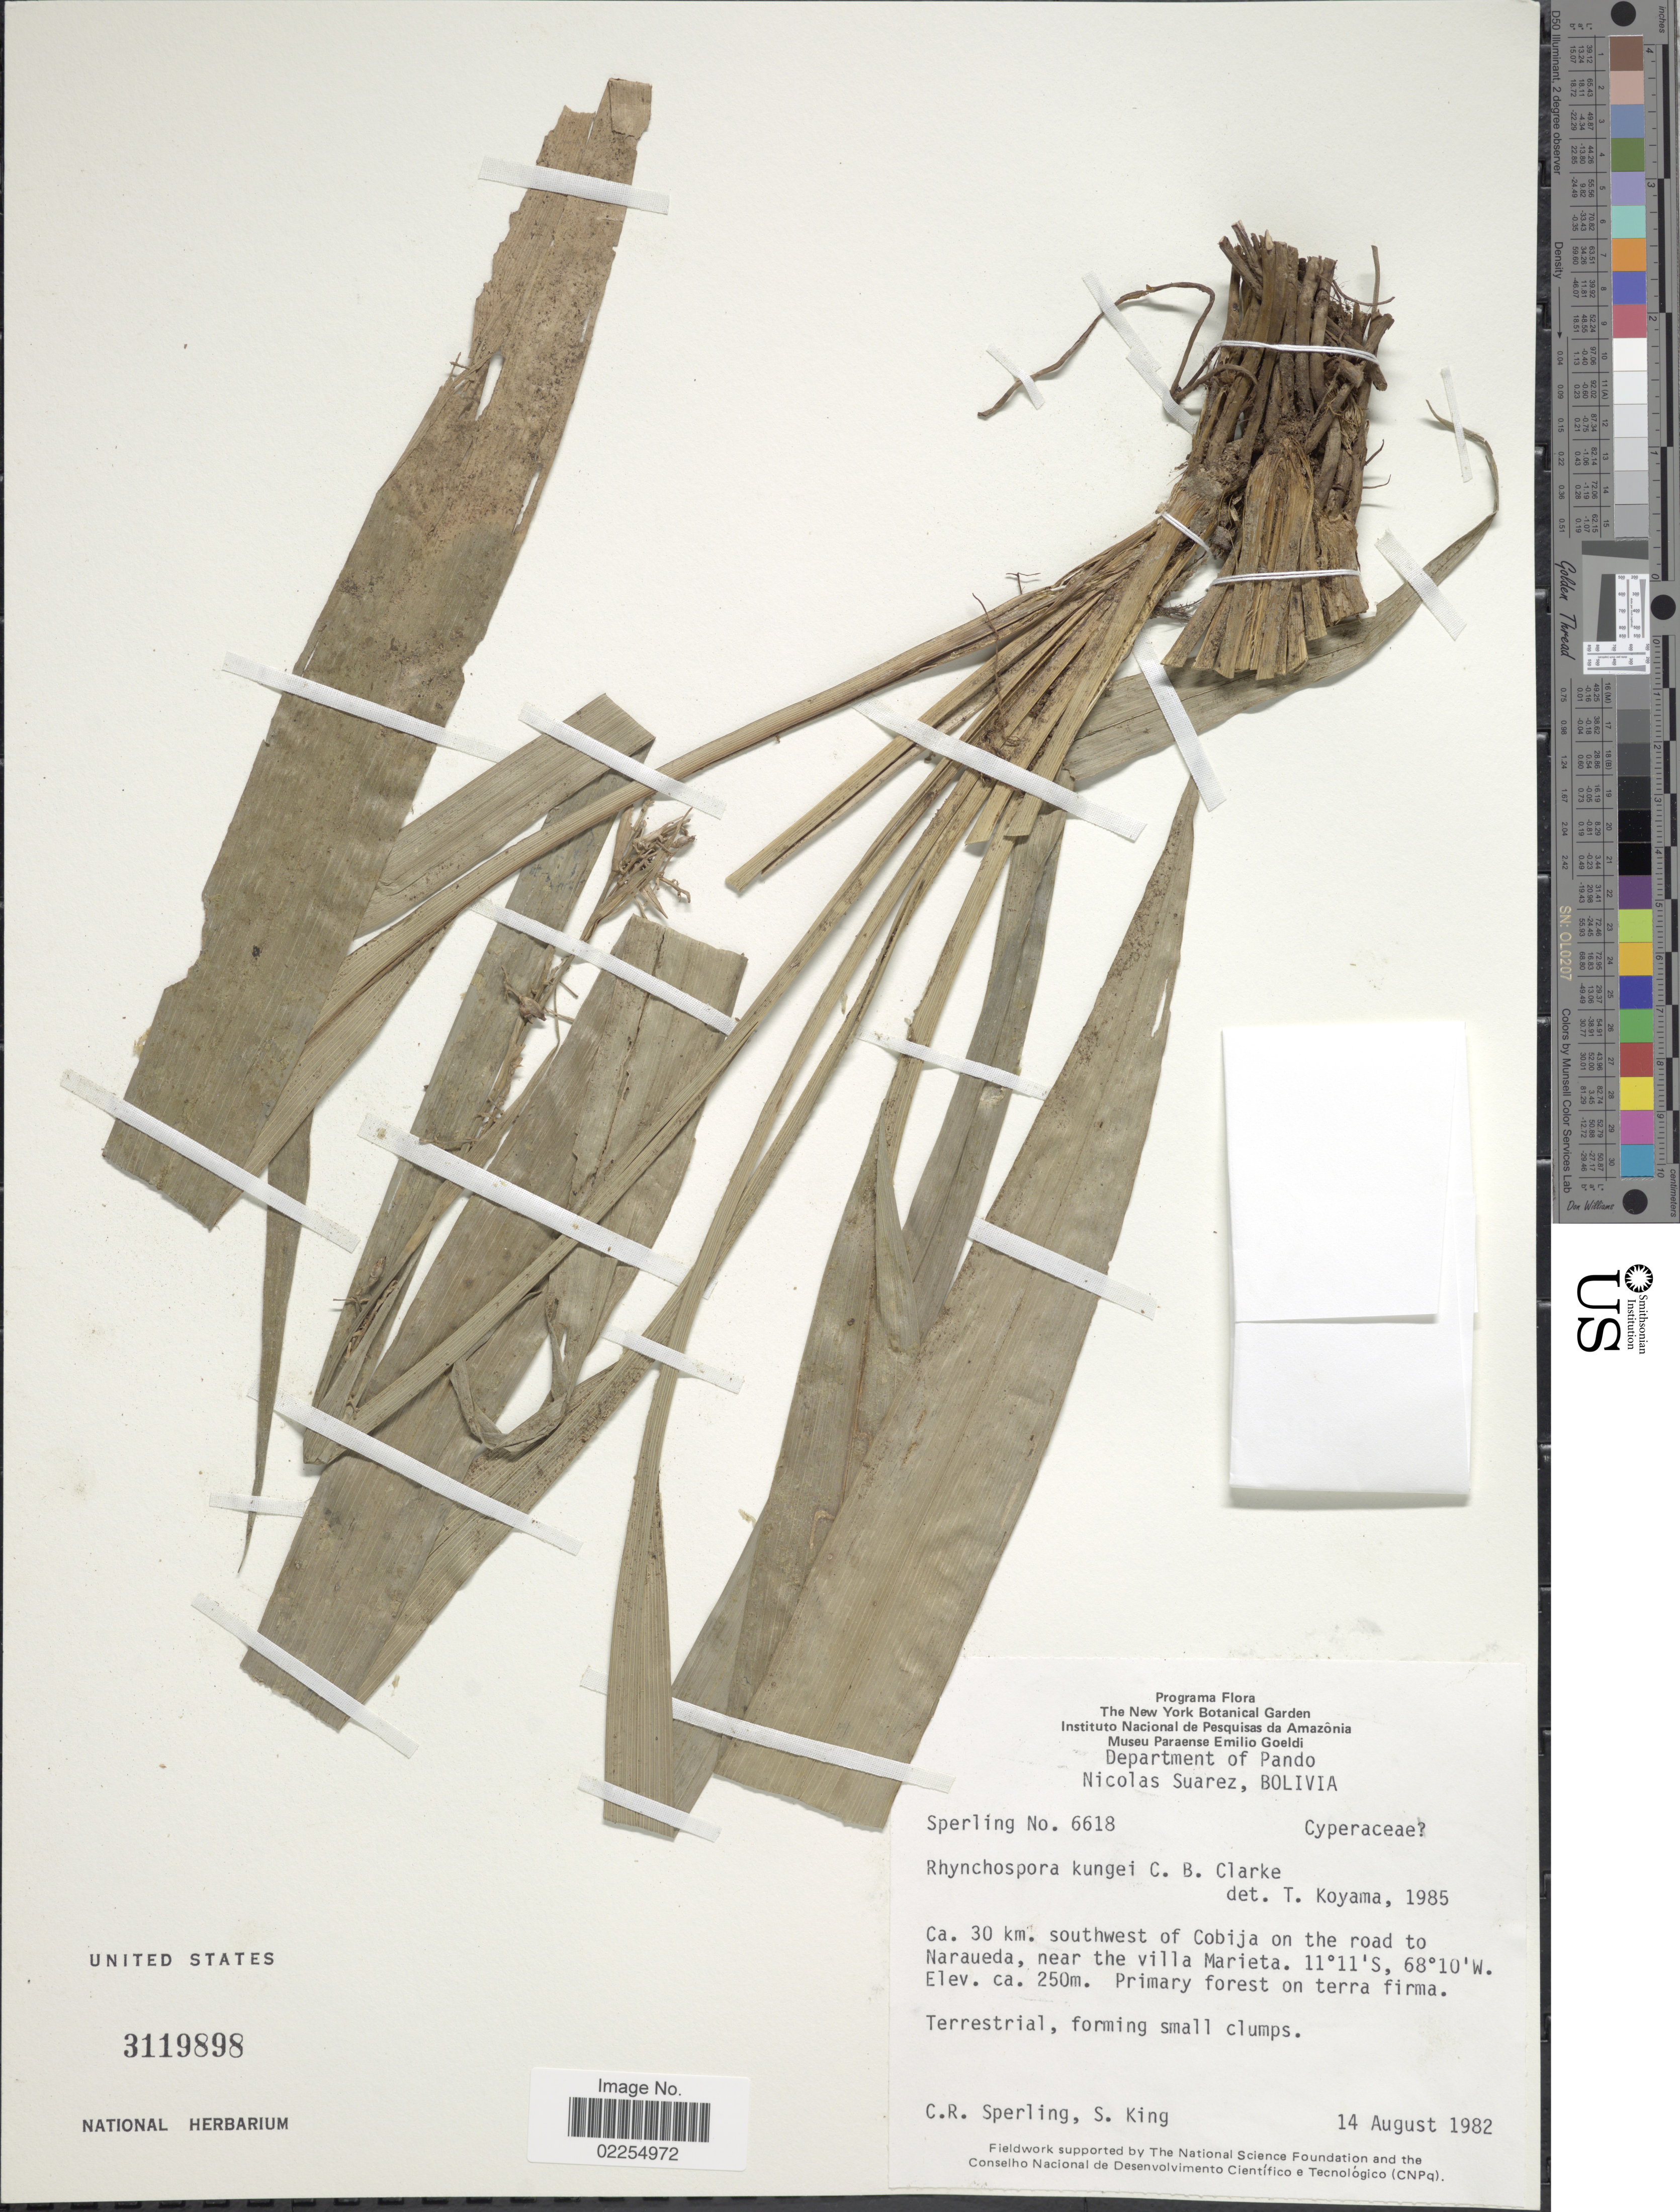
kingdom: Plantae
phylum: Tracheophyta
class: Liliopsida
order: Poales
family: Cyperaceae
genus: Rhynchospora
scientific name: Rhynchospora kuntzei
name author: C.B. Clarke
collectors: C. R. Sperling & S. King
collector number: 6618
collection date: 1982-08-14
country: Bolivia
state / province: Pando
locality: Nicolas Suarez, ca. 30 km. southwest of Cobija on the road to Naraueda, near the villa Marieta, primary forest on terra firma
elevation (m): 250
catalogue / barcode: US 3119898